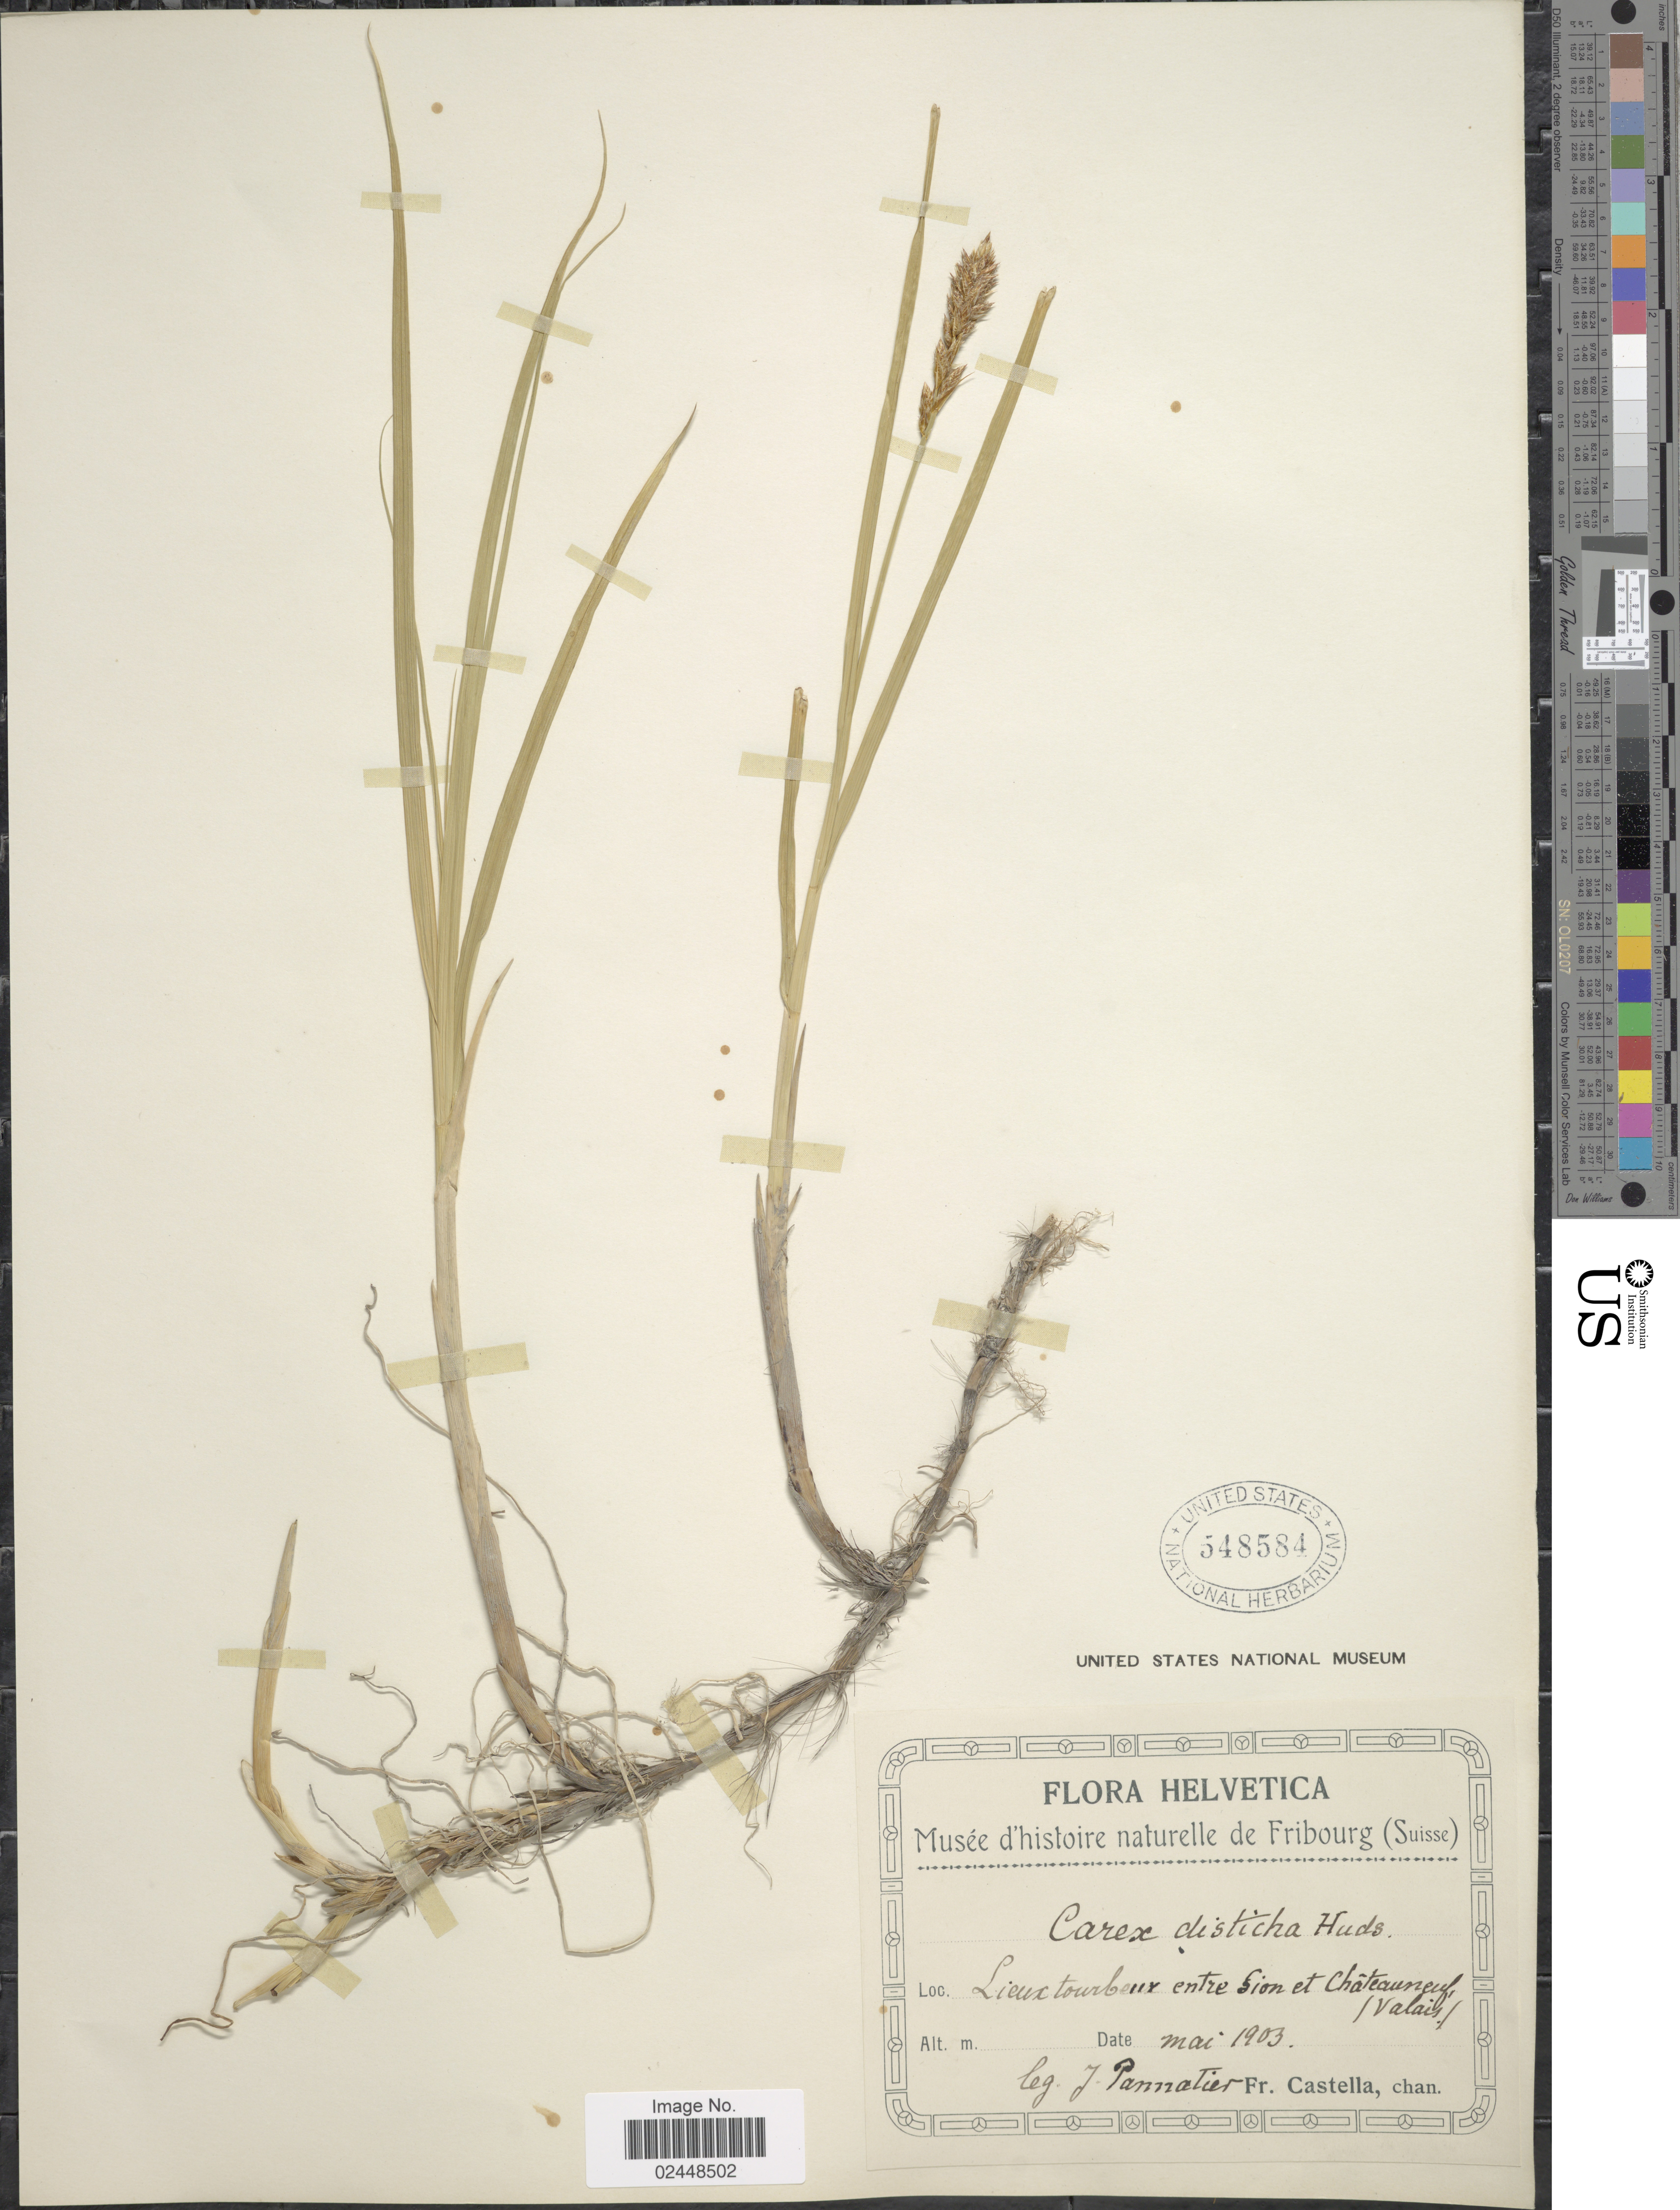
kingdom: Plantae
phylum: Tracheophyta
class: Liliopsida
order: Poales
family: Cyperaceae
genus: Carex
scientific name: Carex disticha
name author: Huds.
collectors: J. Pannatier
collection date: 1903-05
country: Switzerland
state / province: Valais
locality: Helvetica. Lieux tourbeux entre Sion et Chateauneul, (Valais)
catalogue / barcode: US 548584